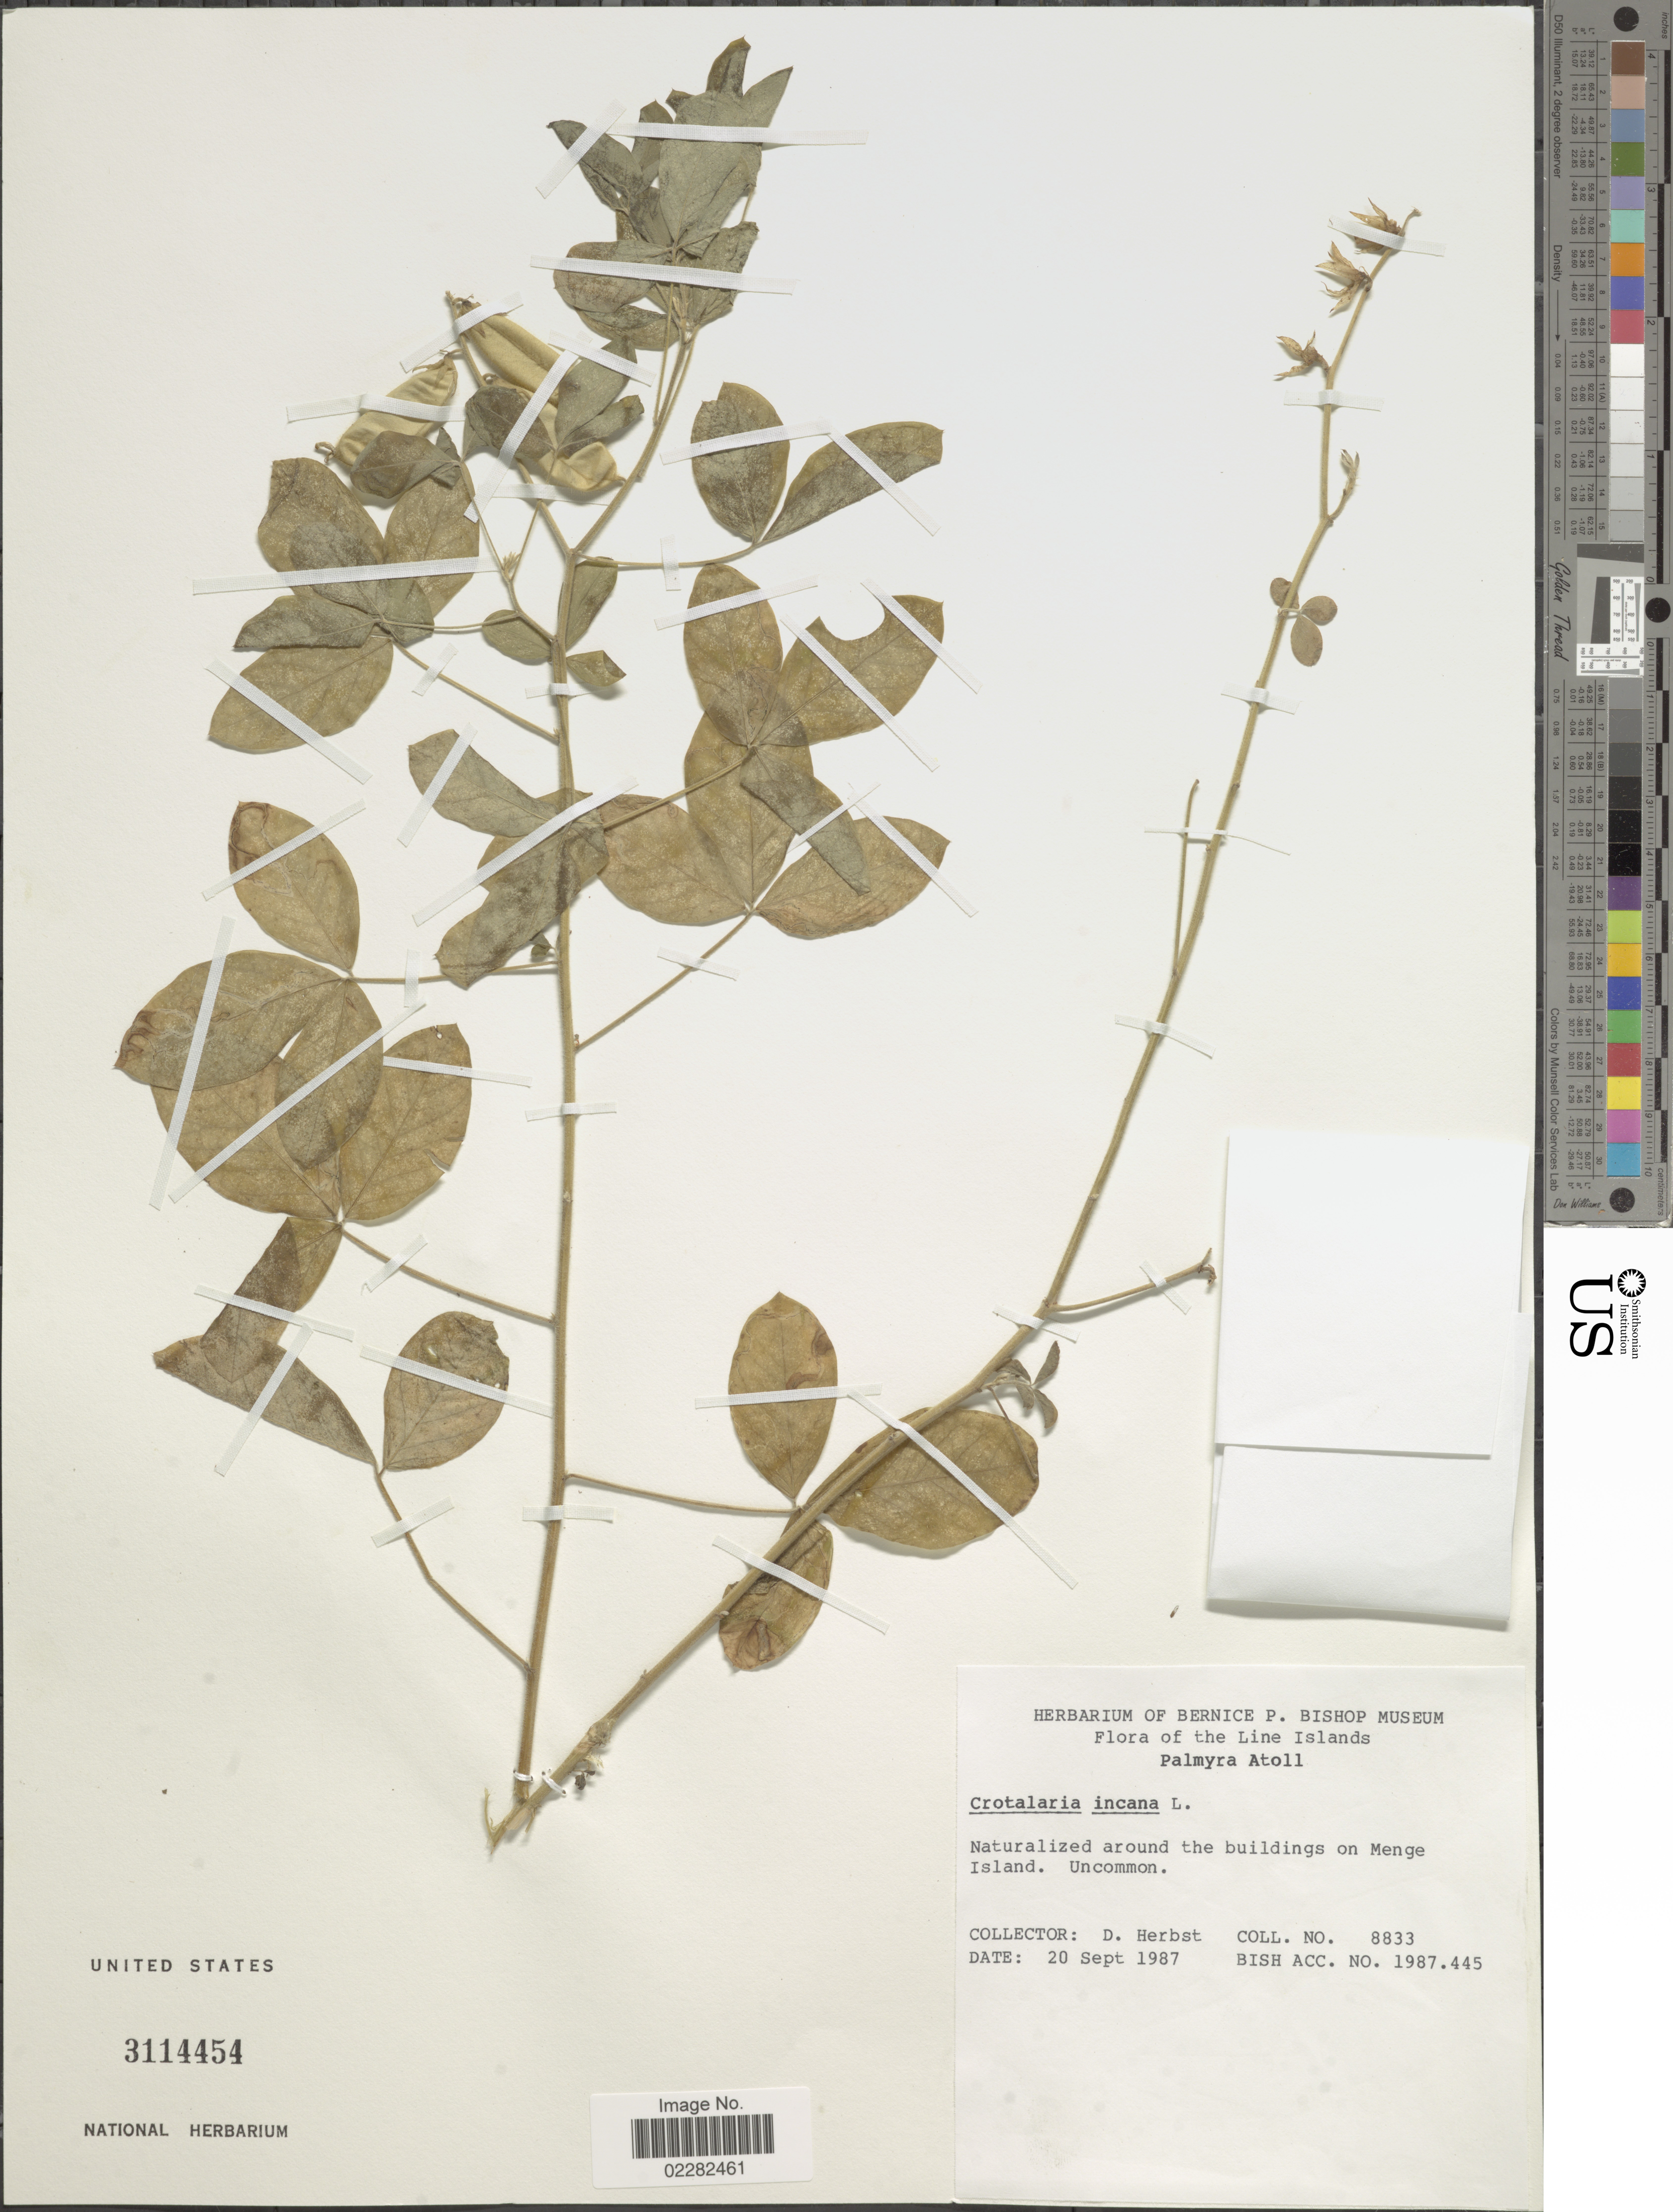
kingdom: Plantae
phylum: Tracheophyta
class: Magnoliopsida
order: Fabales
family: Fabaceae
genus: Crotalaria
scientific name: Crotalaria incana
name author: L.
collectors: D. Herbst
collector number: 8833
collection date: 1987-09-20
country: U.S. Administered Pacific Islands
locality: Palmyra Atoll, Line Islands, The buildings on Menge Island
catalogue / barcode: US 3114454